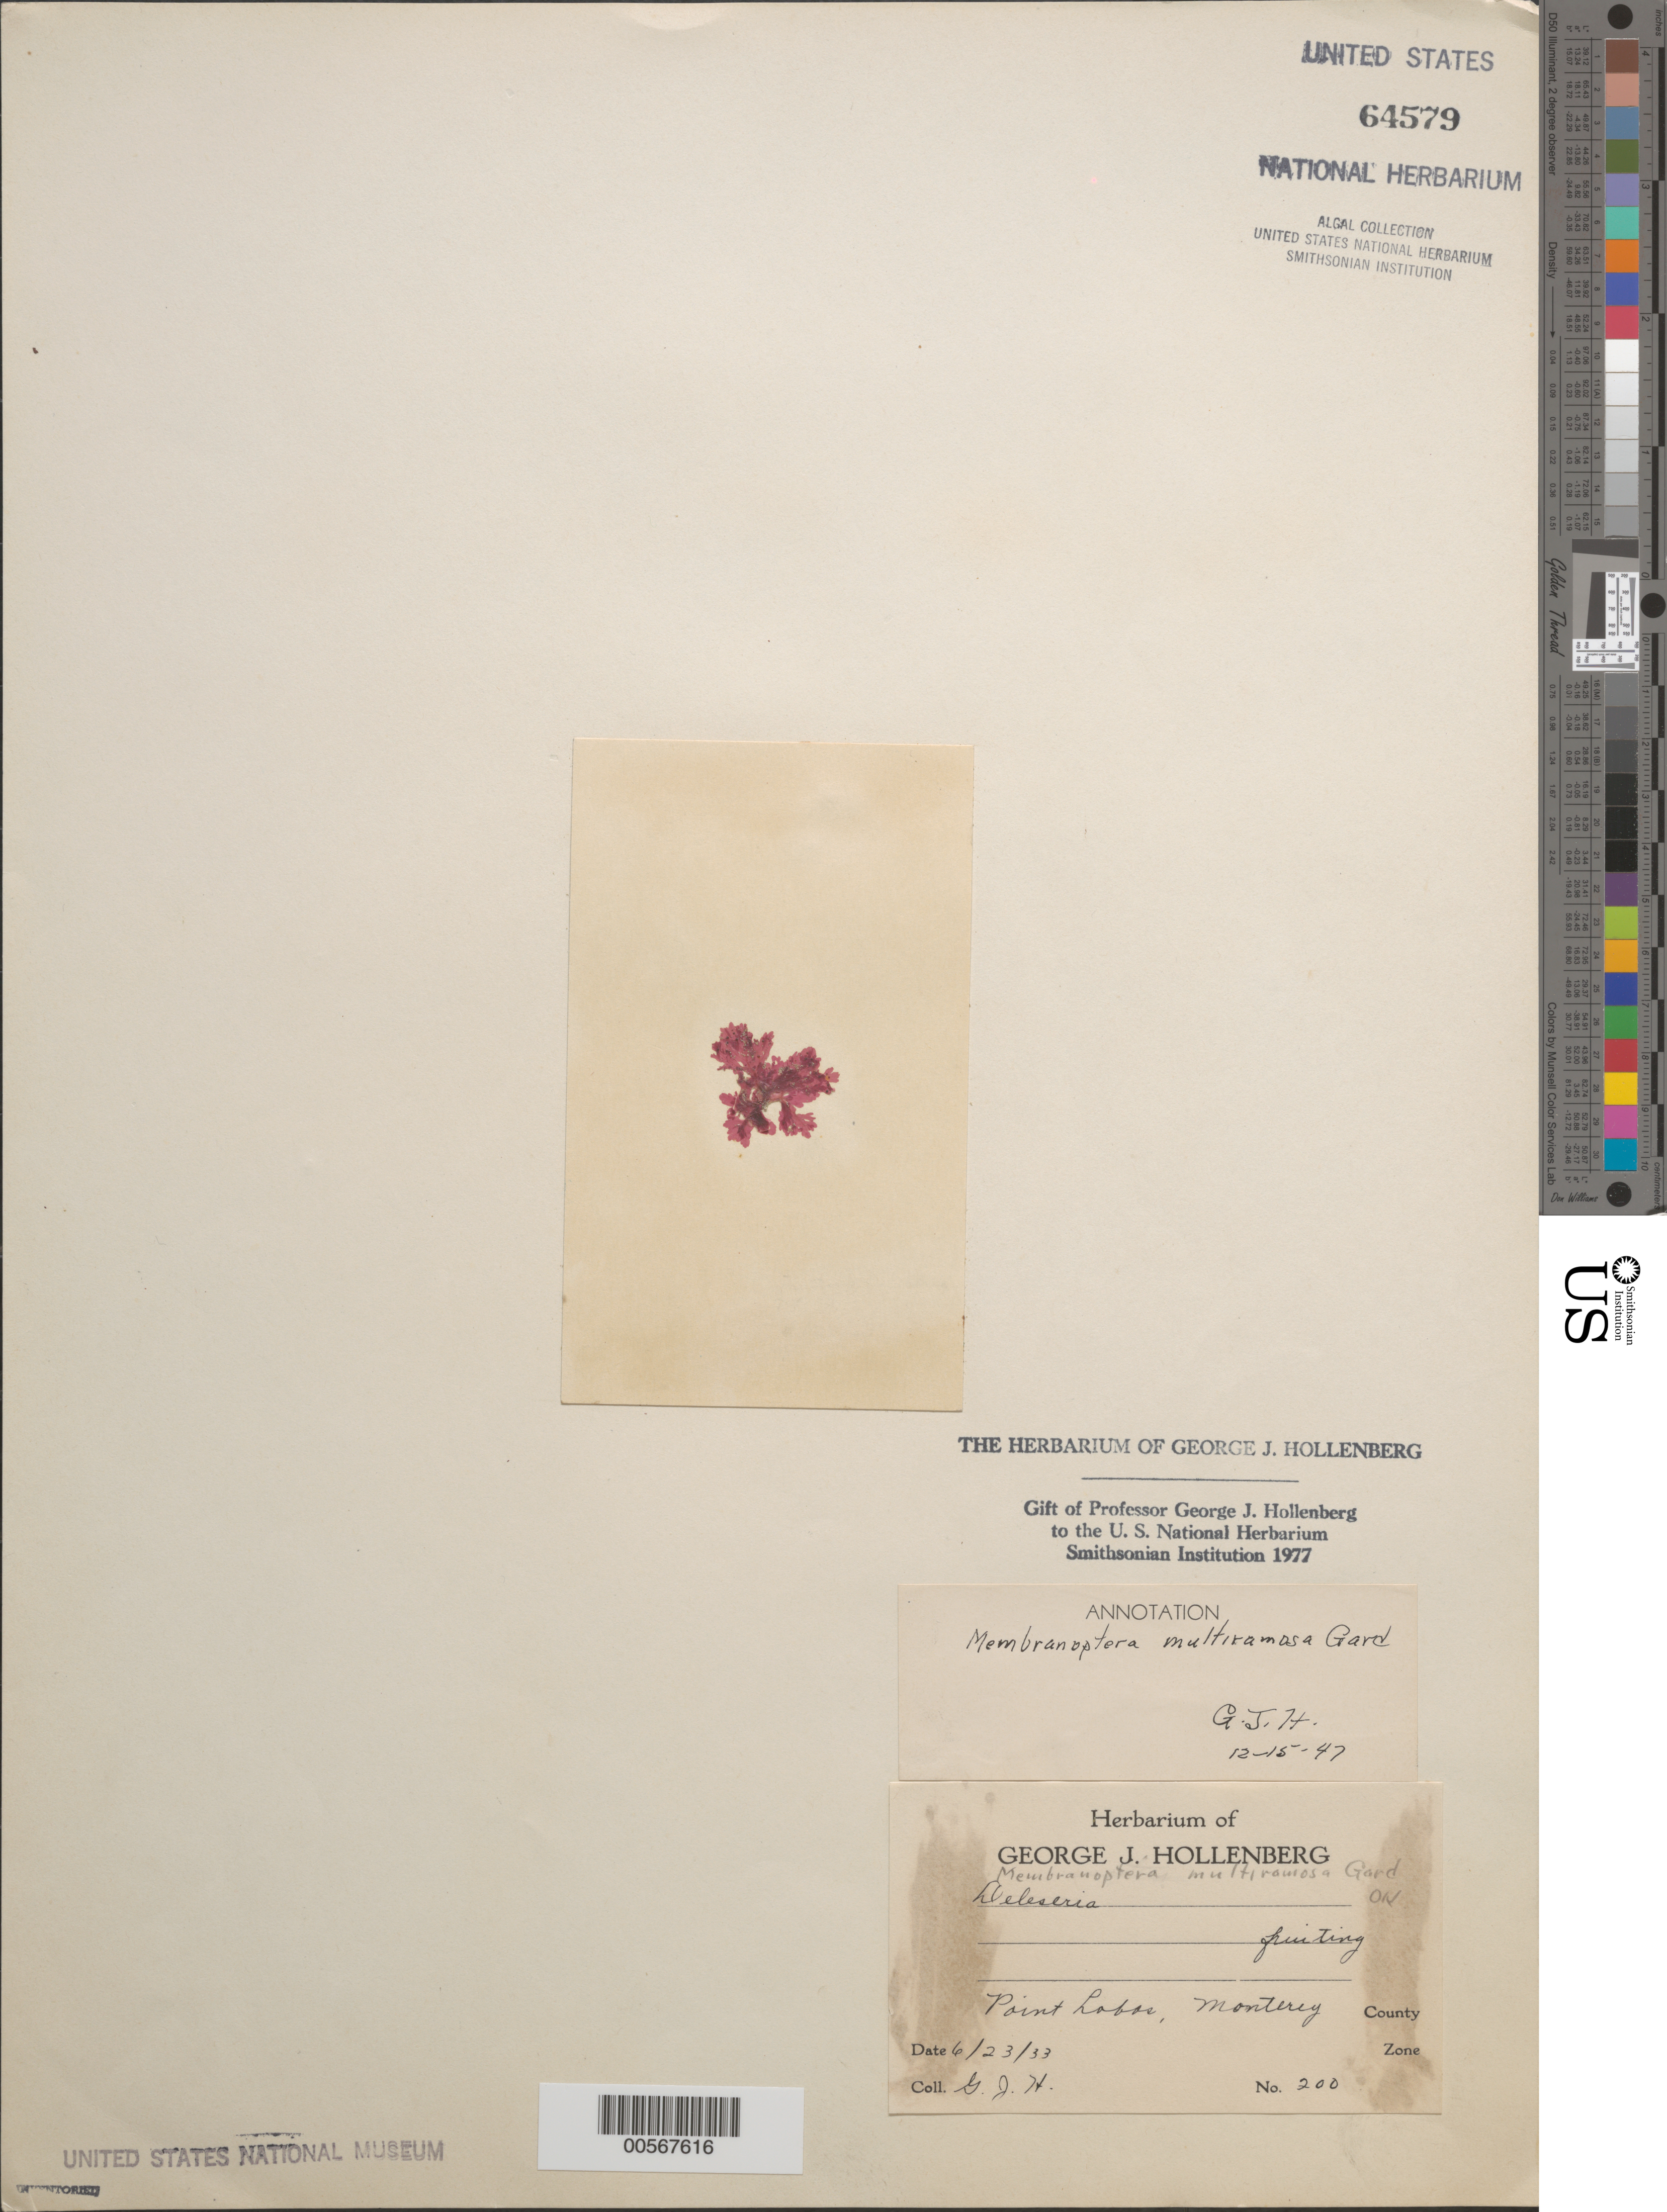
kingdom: Plantae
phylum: Rhodophyta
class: Florideophyceae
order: Ceramiales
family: Delesseriaceae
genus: Membranoptera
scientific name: Membranoptera platyphylla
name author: (Setch. & N.L. Gardner) Kylin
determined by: Algae name updating Project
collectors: G. Hollenberg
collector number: GJH 200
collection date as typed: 23 Jun 1933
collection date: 1933-06-23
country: United States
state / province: California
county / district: Monterey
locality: Point Lobos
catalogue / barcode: US 64579